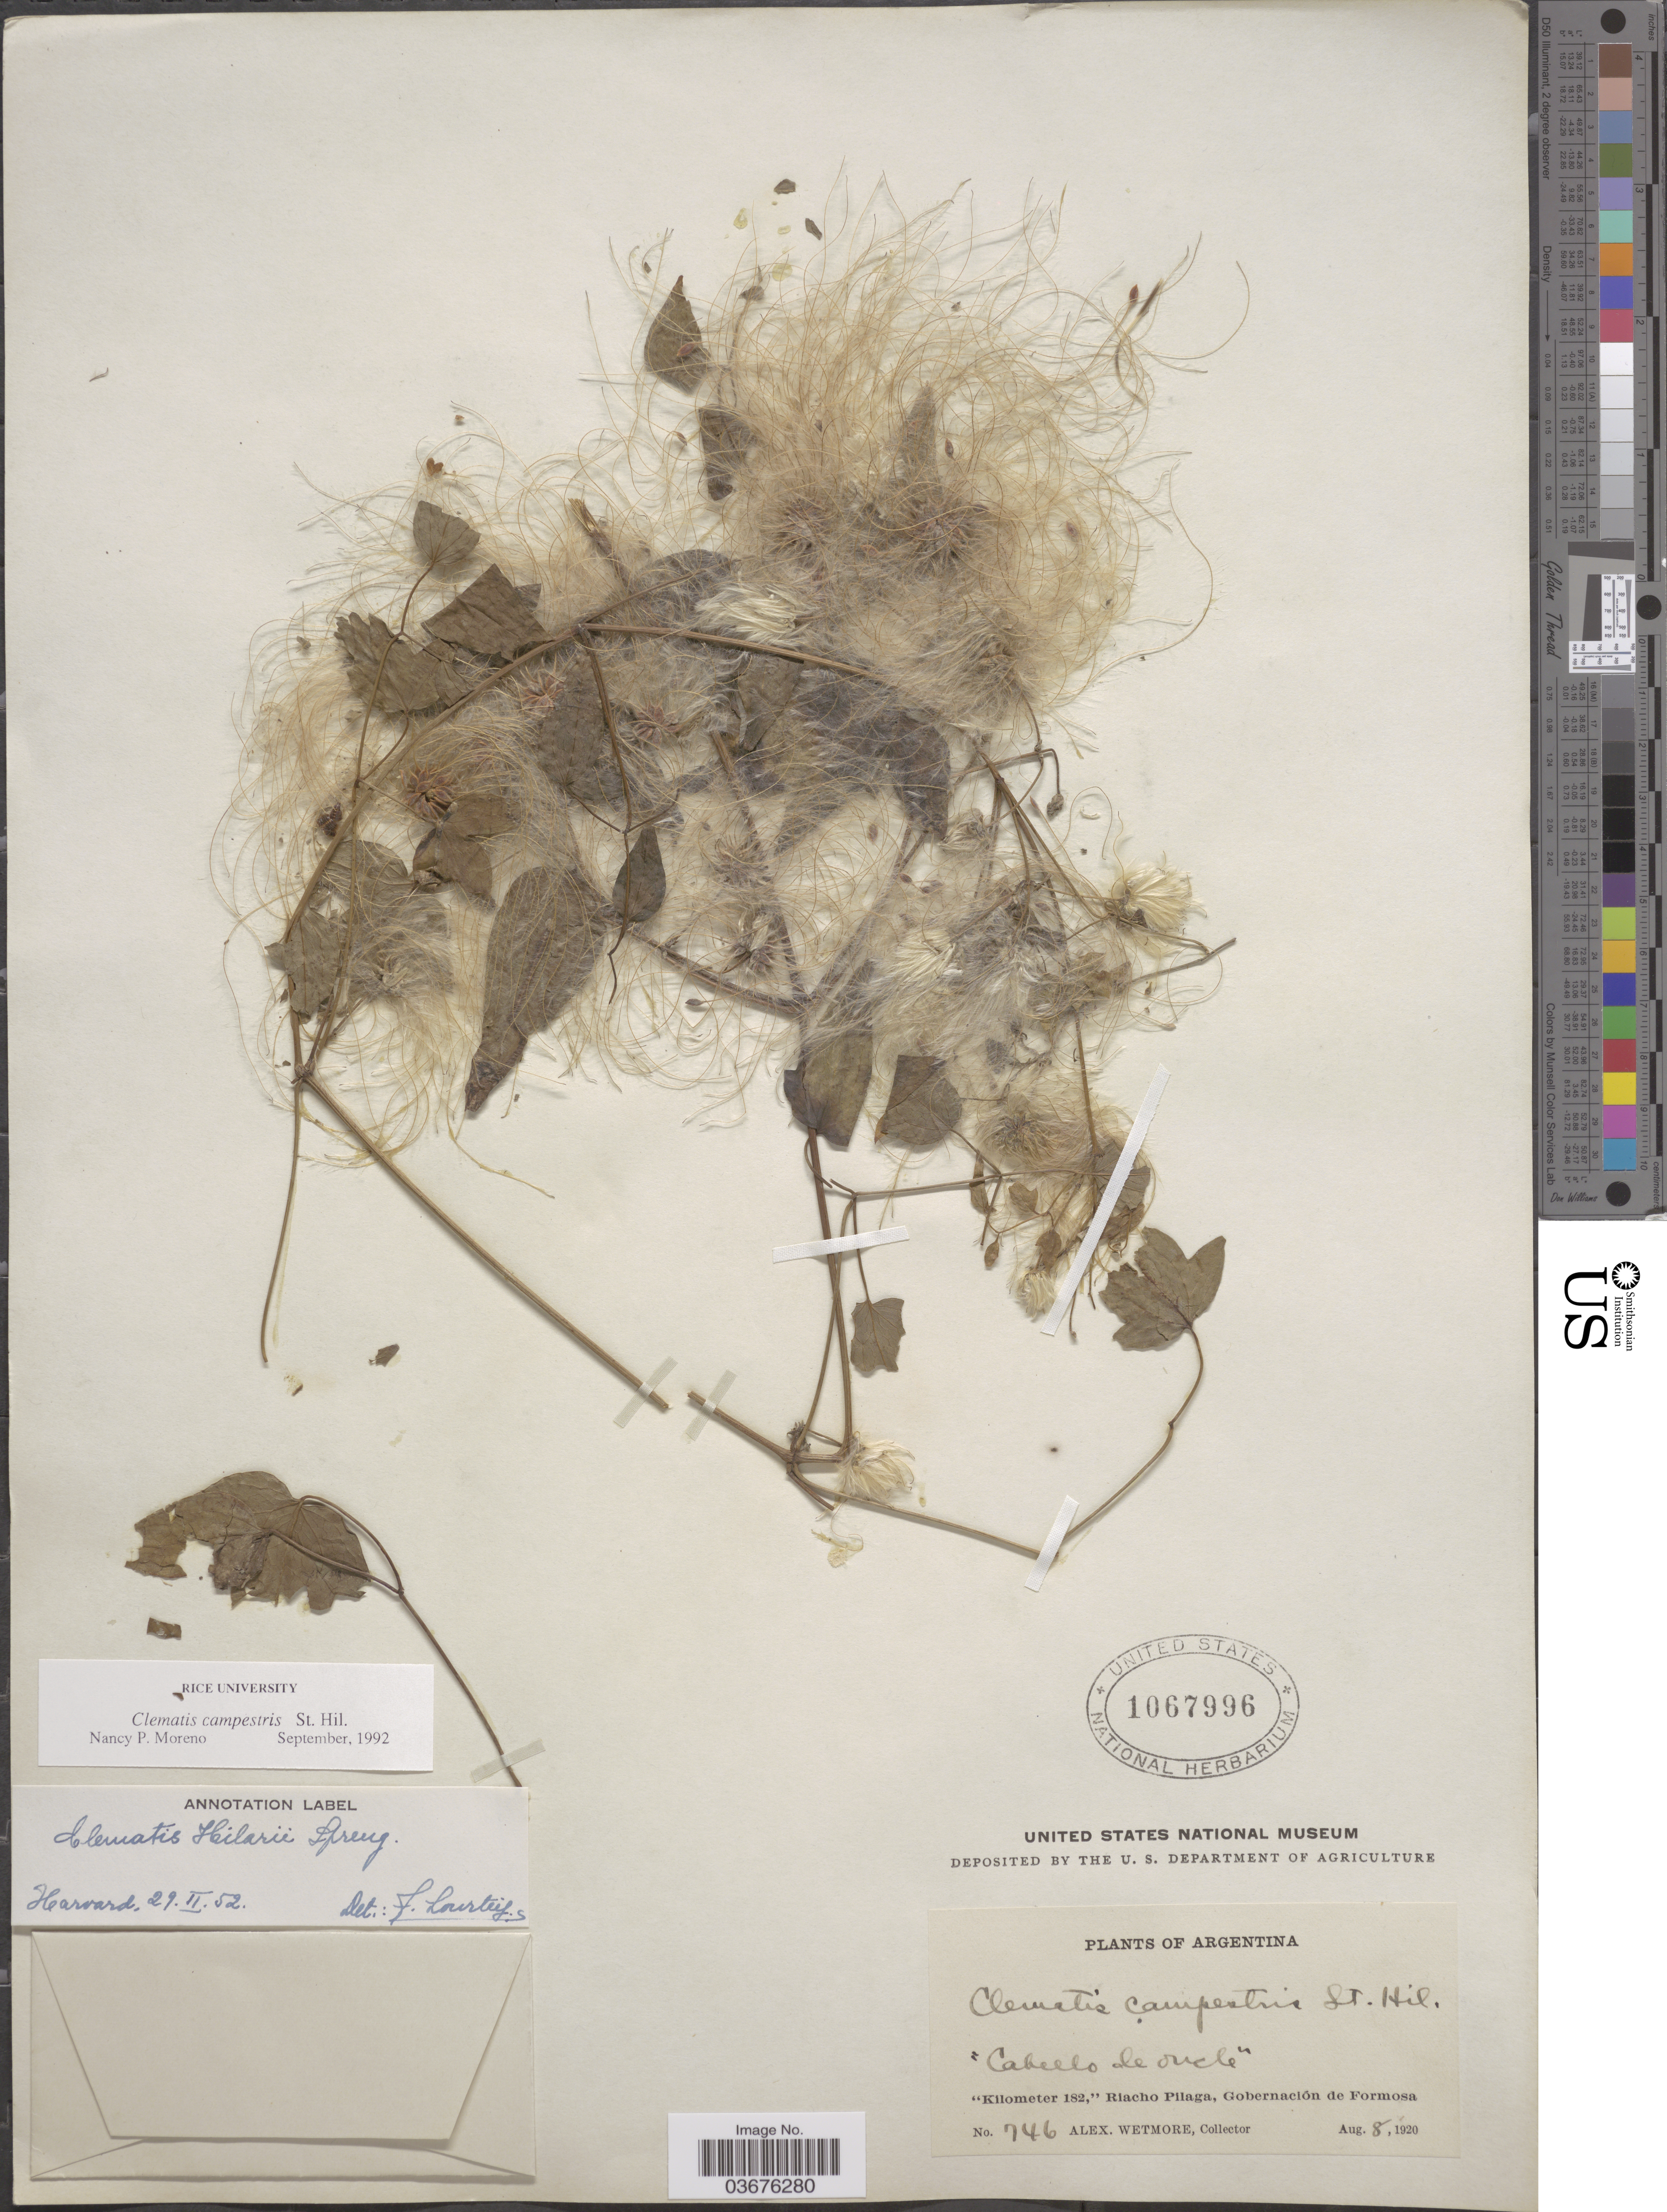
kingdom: Plantae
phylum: Tracheophyta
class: Magnoliopsida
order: Ranunculales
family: Ranunculaceae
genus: Clematis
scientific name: Clematis campestris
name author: A. St.-Hil.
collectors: A. Wetmore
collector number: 746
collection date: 1920-08-08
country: Argentina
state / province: Formosa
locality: "Cabello de oucle". "Kilometer 182," Riacho Pilaga, Gobernación de Formosa.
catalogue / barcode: US 1067996